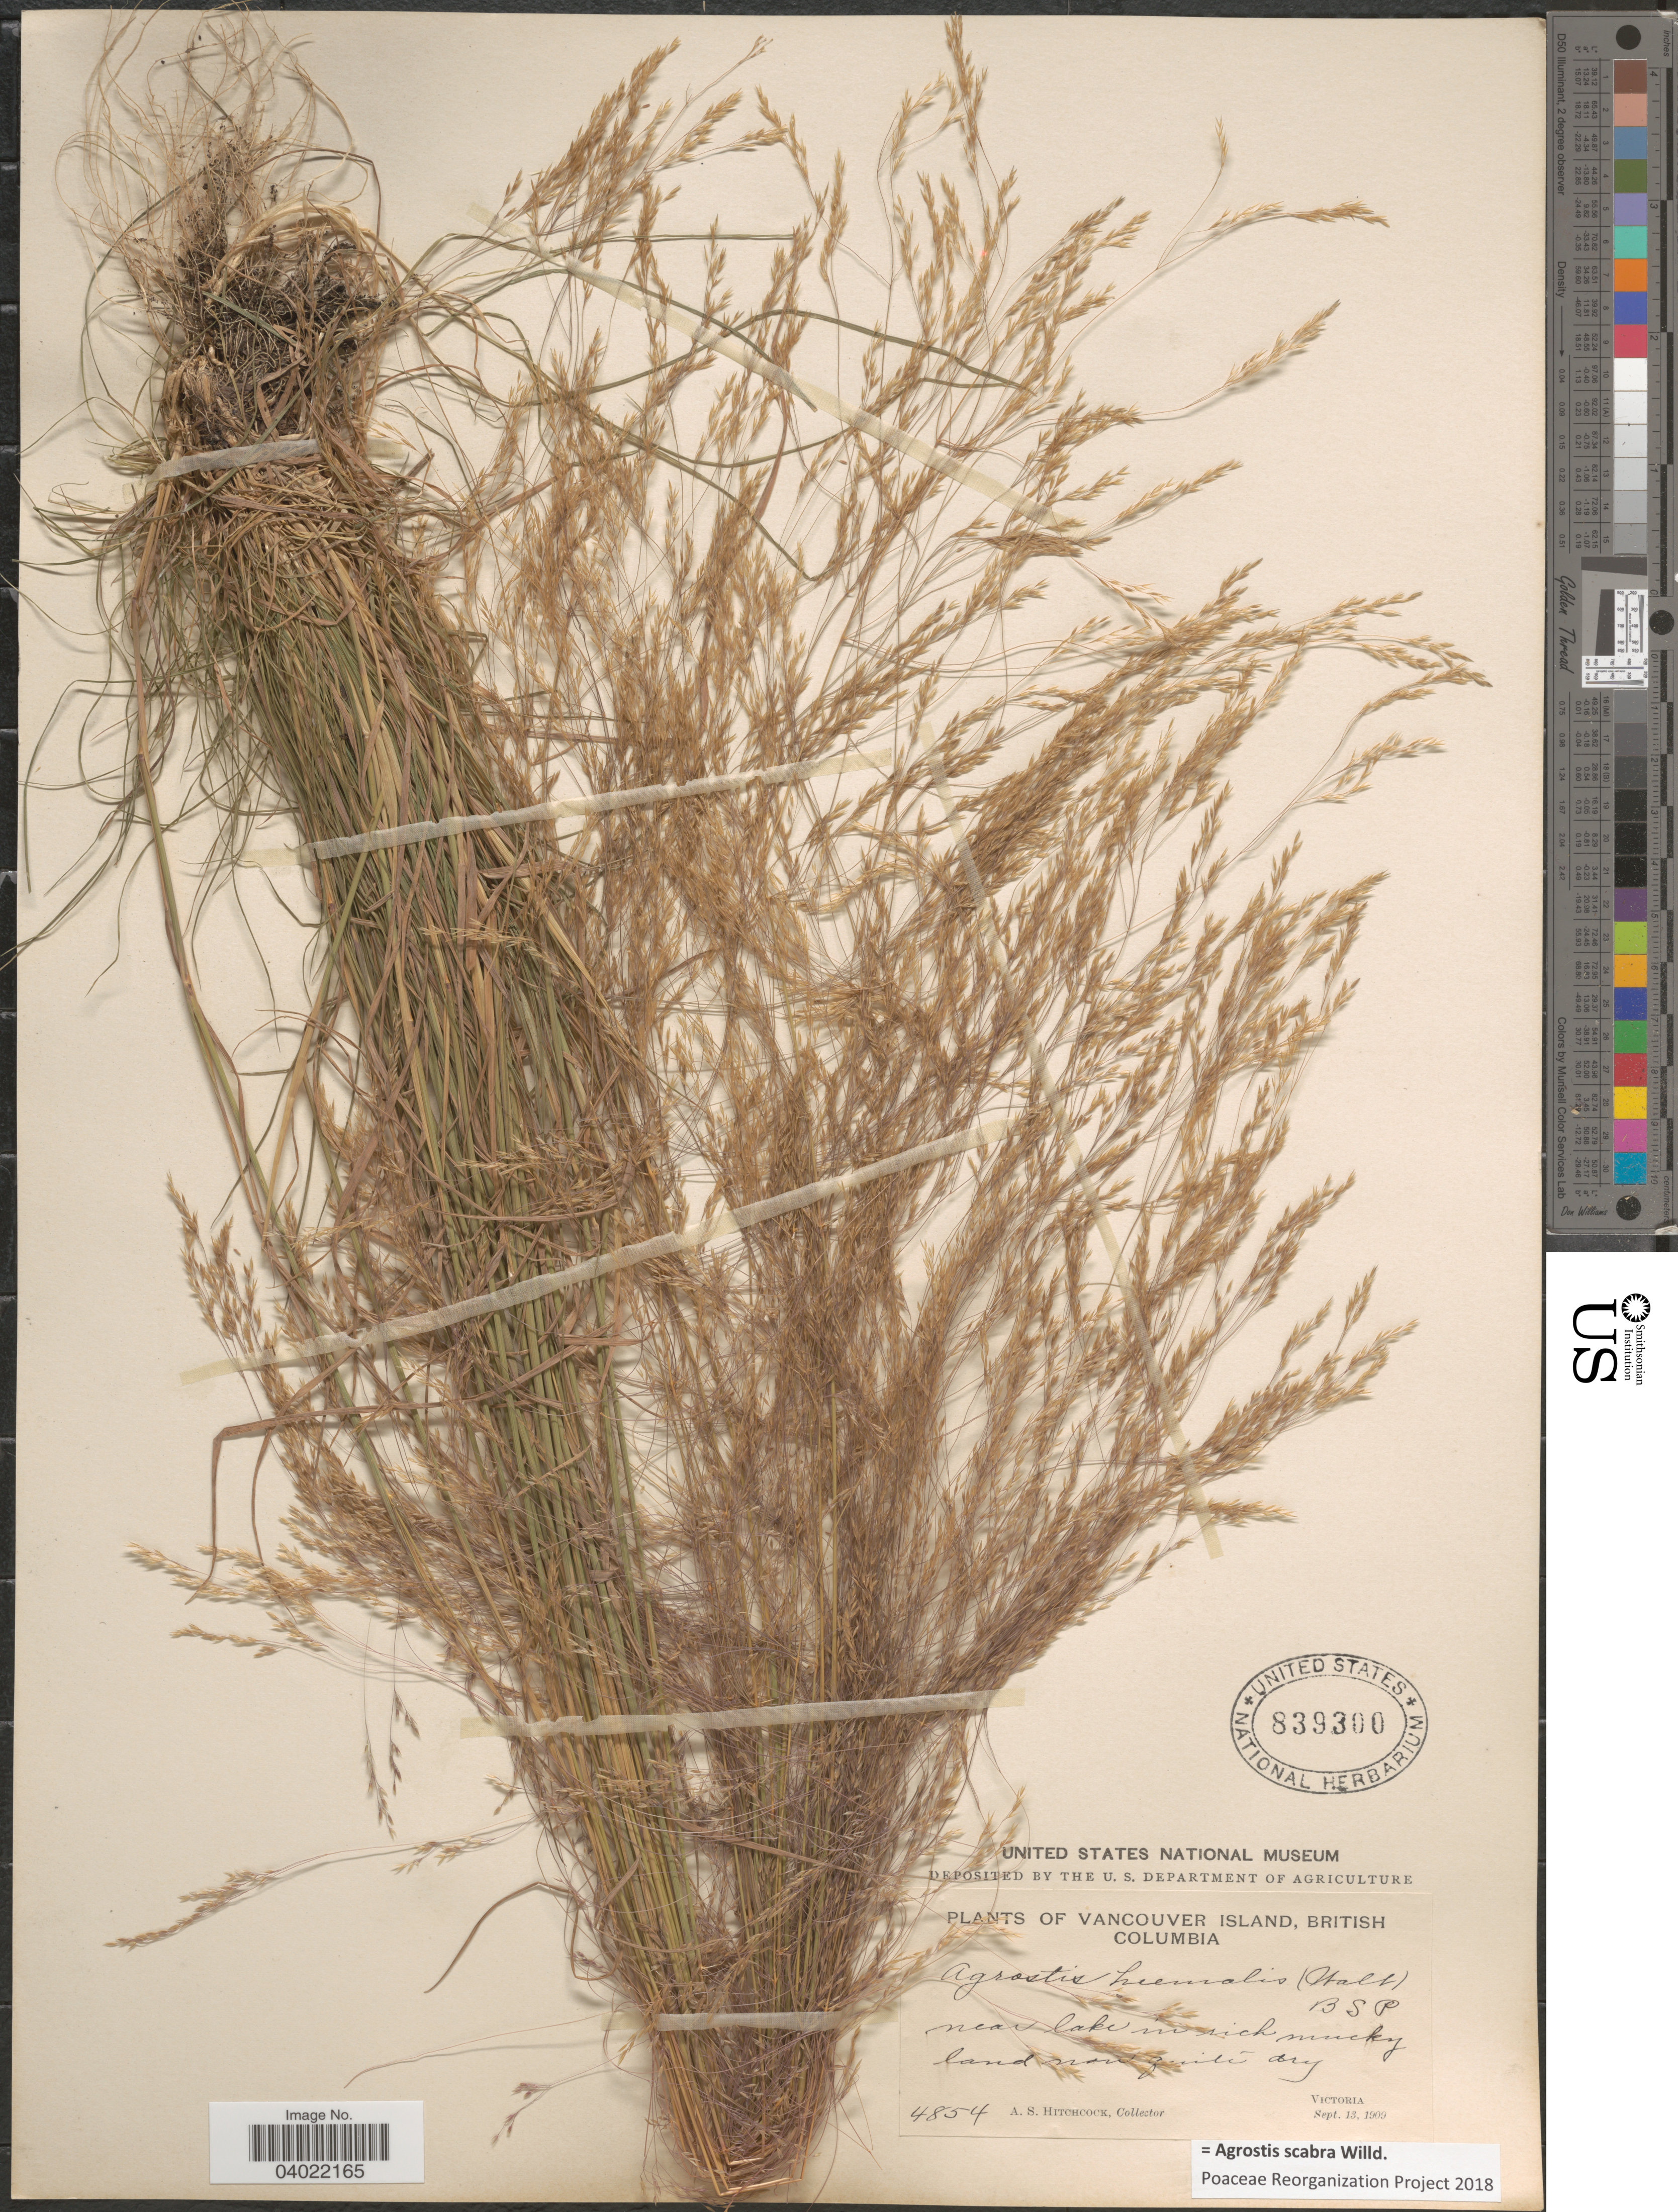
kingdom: Plantae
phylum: Tracheophyta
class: Liliopsida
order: Poales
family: Poaceae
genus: Agrostis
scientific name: Agrostis scabra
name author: Willd.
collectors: A. S. Hitchcock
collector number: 4854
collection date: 1909-09-13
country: Canada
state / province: British Columbia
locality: Vancouver Island. near lake in rich mucky land now quite dry. Victoria.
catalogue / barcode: US 839300